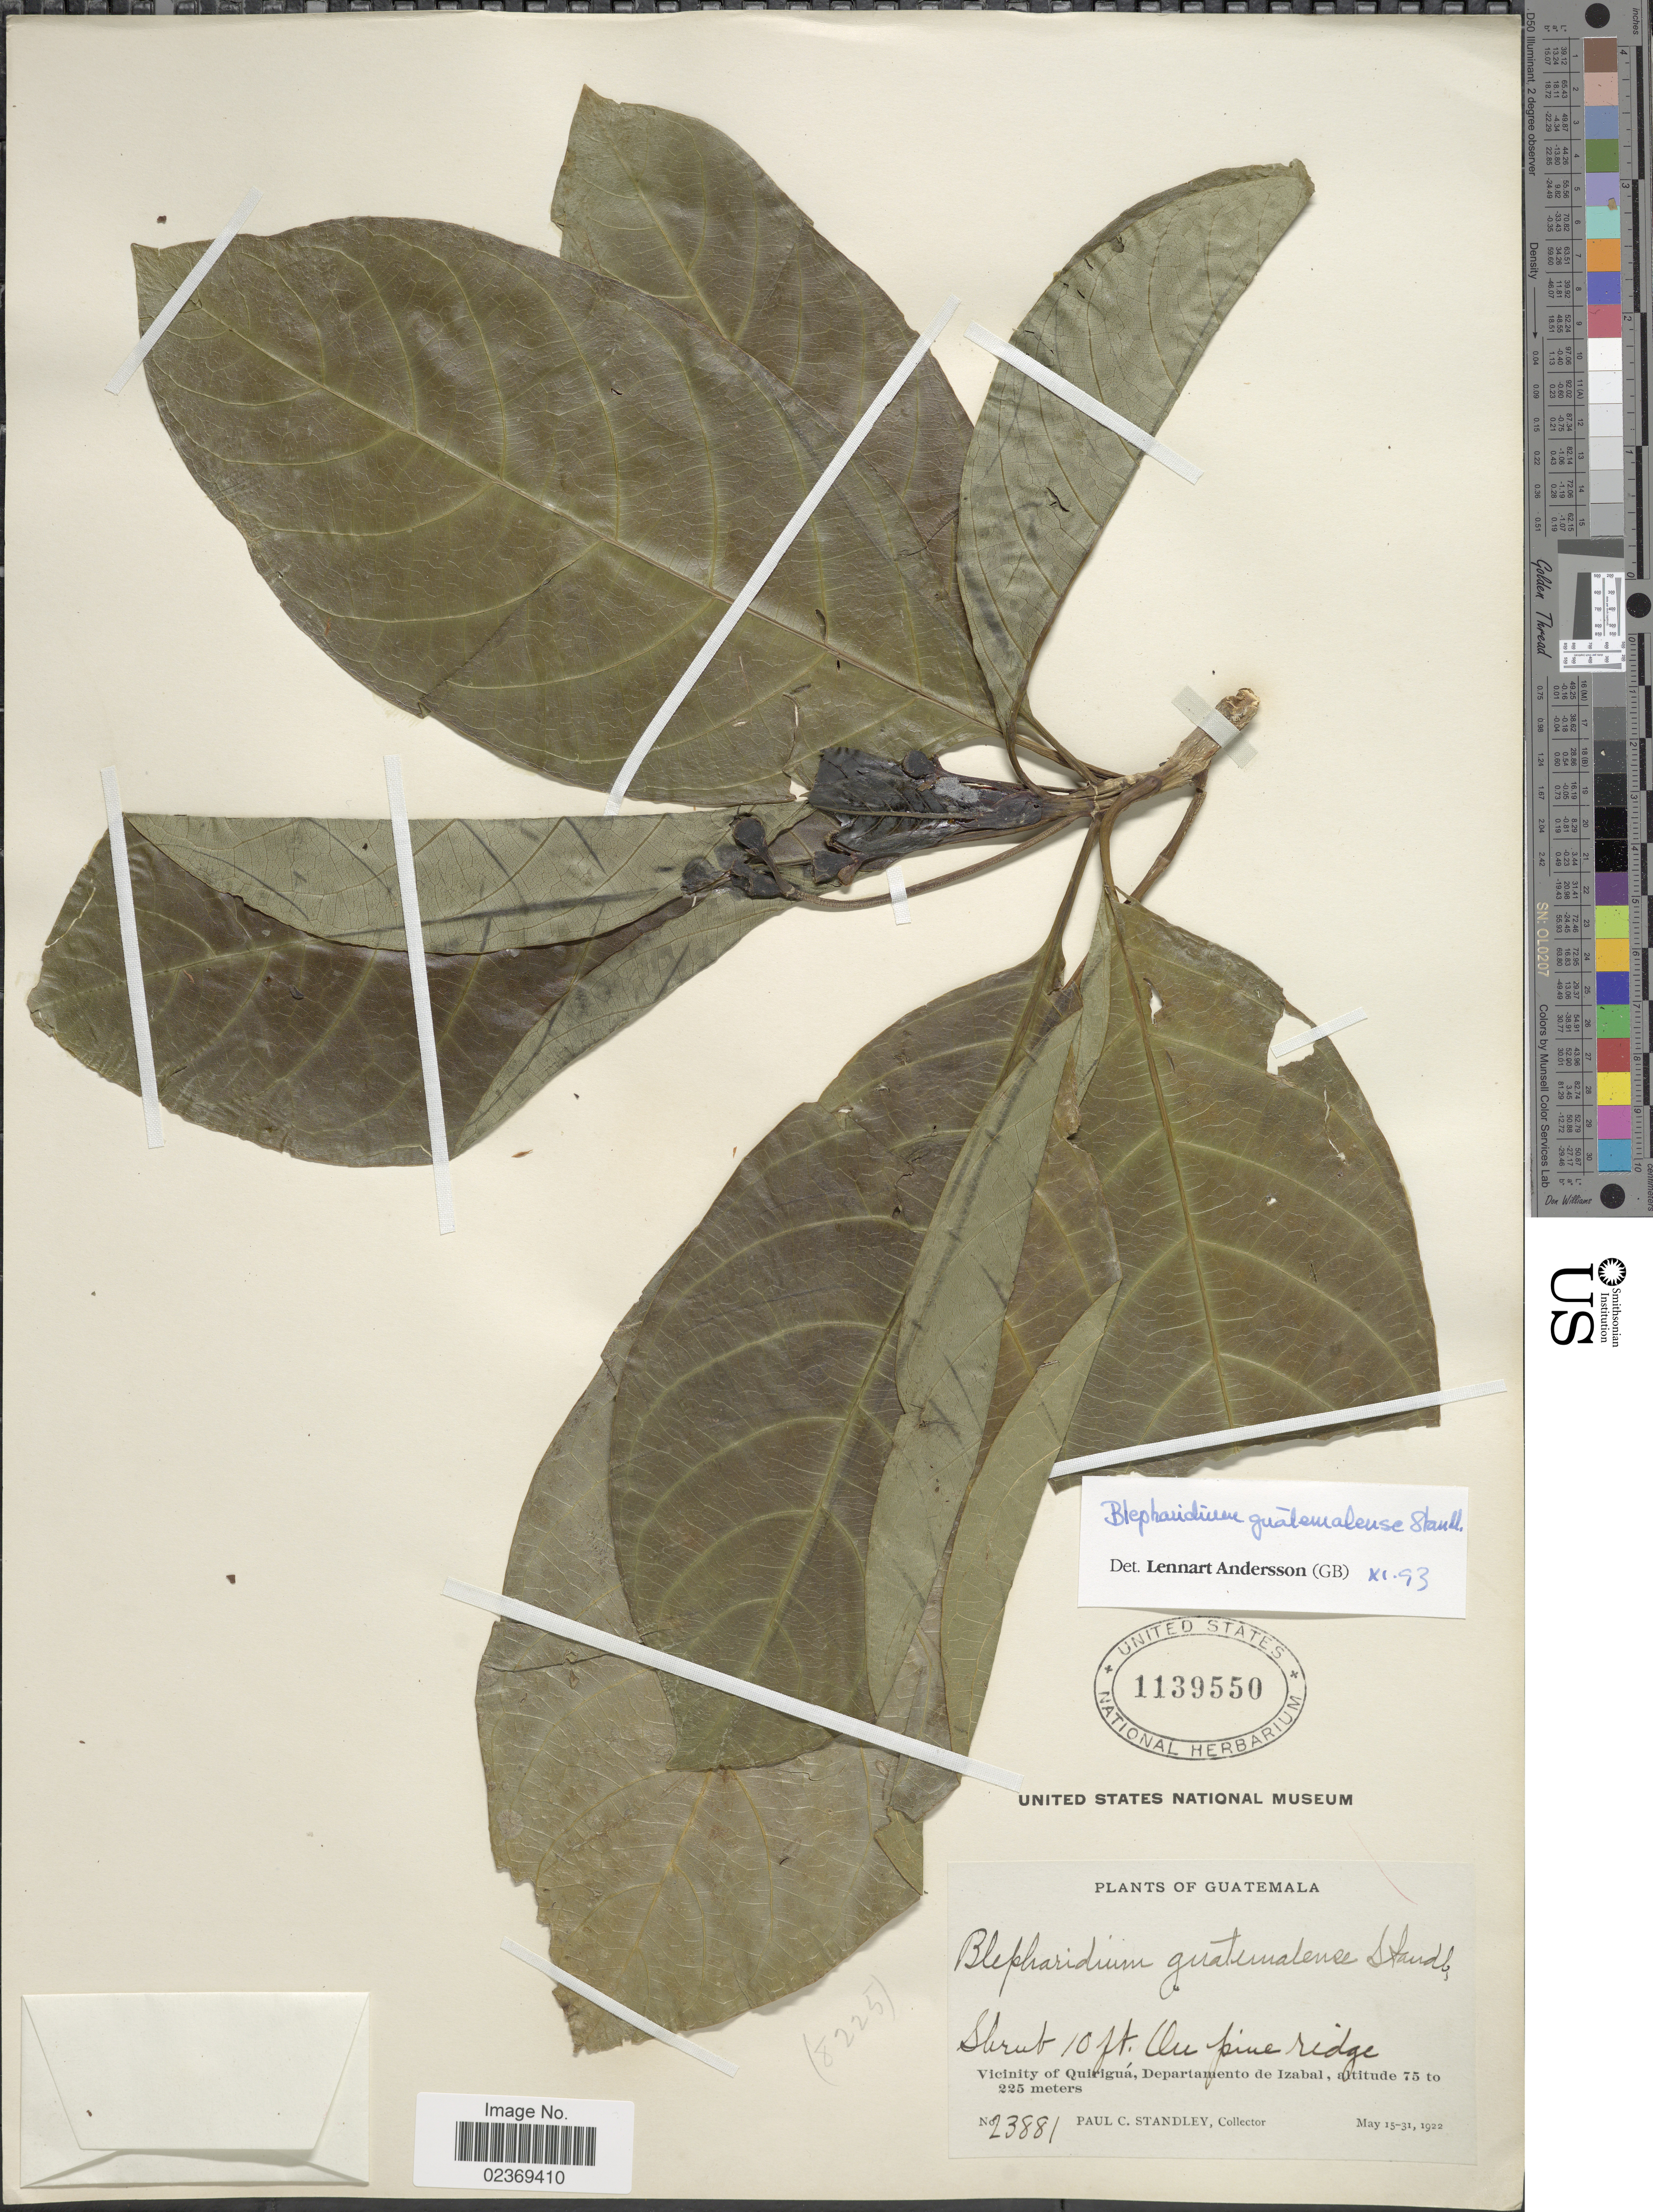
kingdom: Plantae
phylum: Tracheophyta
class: Magnoliopsida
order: Gentianales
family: Rubiaceae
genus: Blepharidium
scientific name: Blepharidium guatemalense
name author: Standl.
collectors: P. C. Standley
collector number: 23881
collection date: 1922-05-15/1922-05-31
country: Guatemala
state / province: Izabal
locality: On pine ridge, Vicinity of Quirigua.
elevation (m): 75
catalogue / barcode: US 1139550